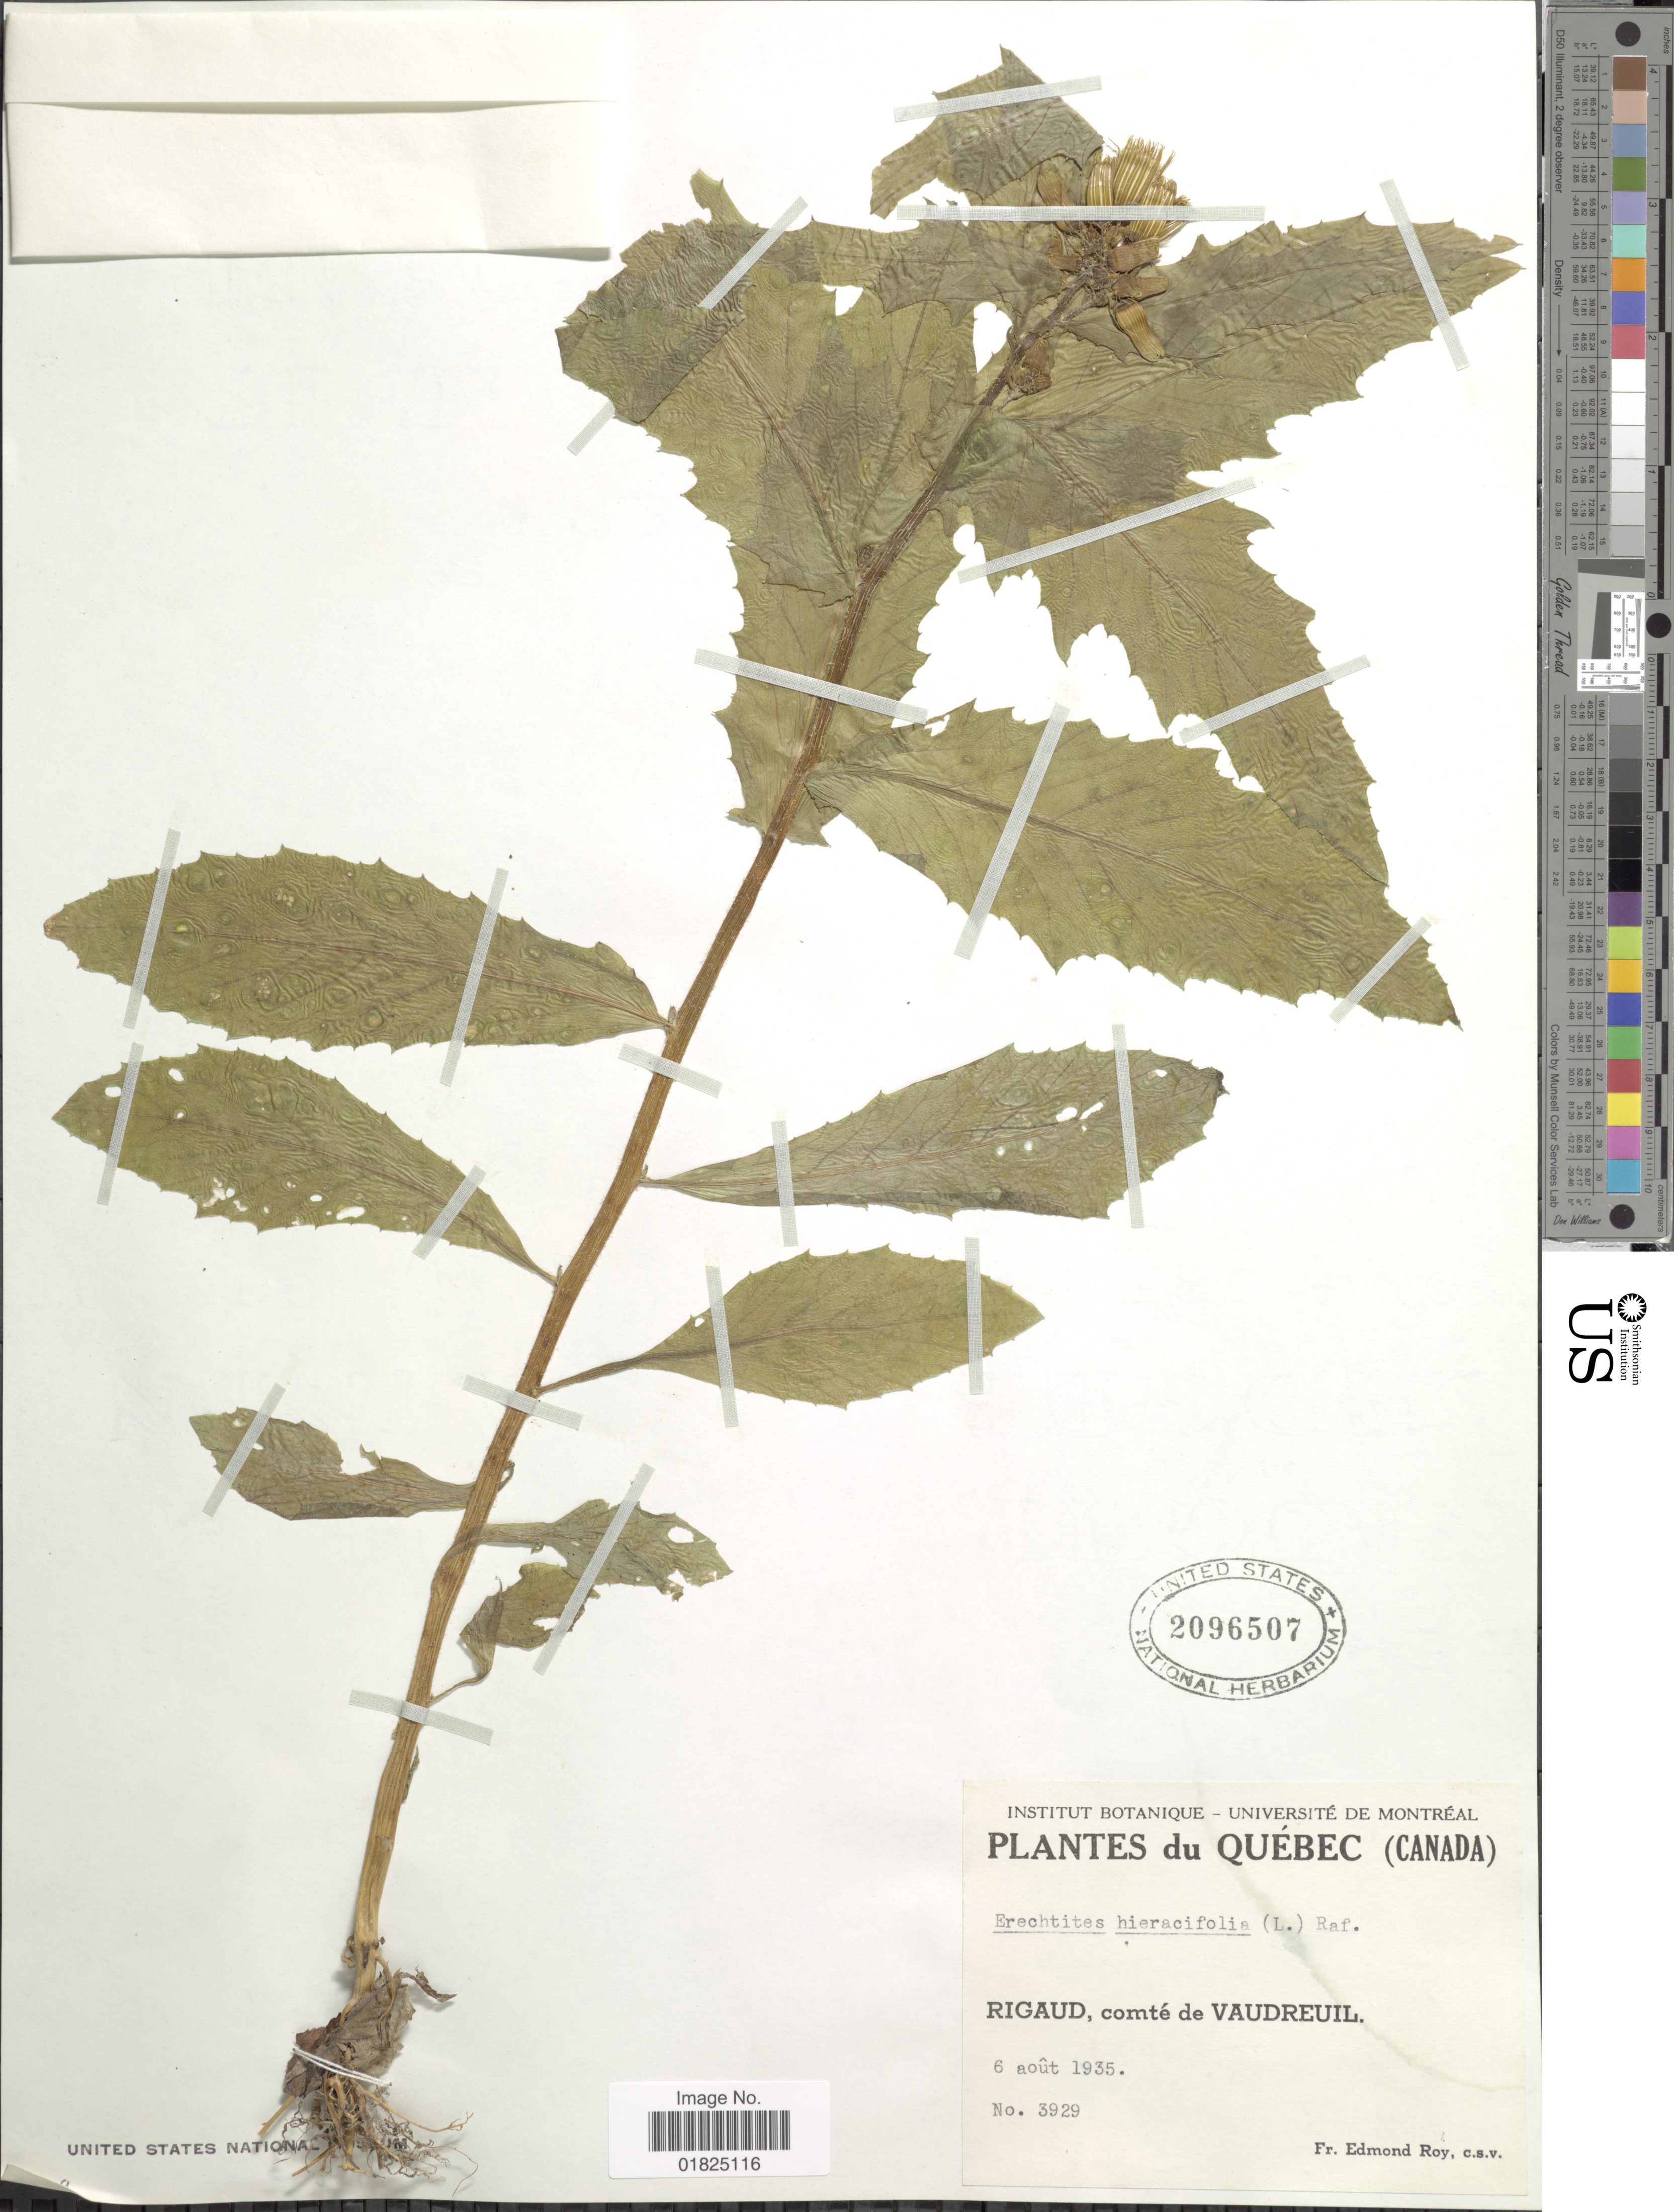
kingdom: Plantae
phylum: Tracheophyta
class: Magnoliopsida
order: Asterales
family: Asteraceae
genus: Erechtites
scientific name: Erechtites hieraciifolius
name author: (L.) Raf. ex DC.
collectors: B. Edmond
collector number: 3929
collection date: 1935-08-06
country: Canada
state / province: Quebec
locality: Rigaud, comté de Vaudreuil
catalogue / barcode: US 2096507